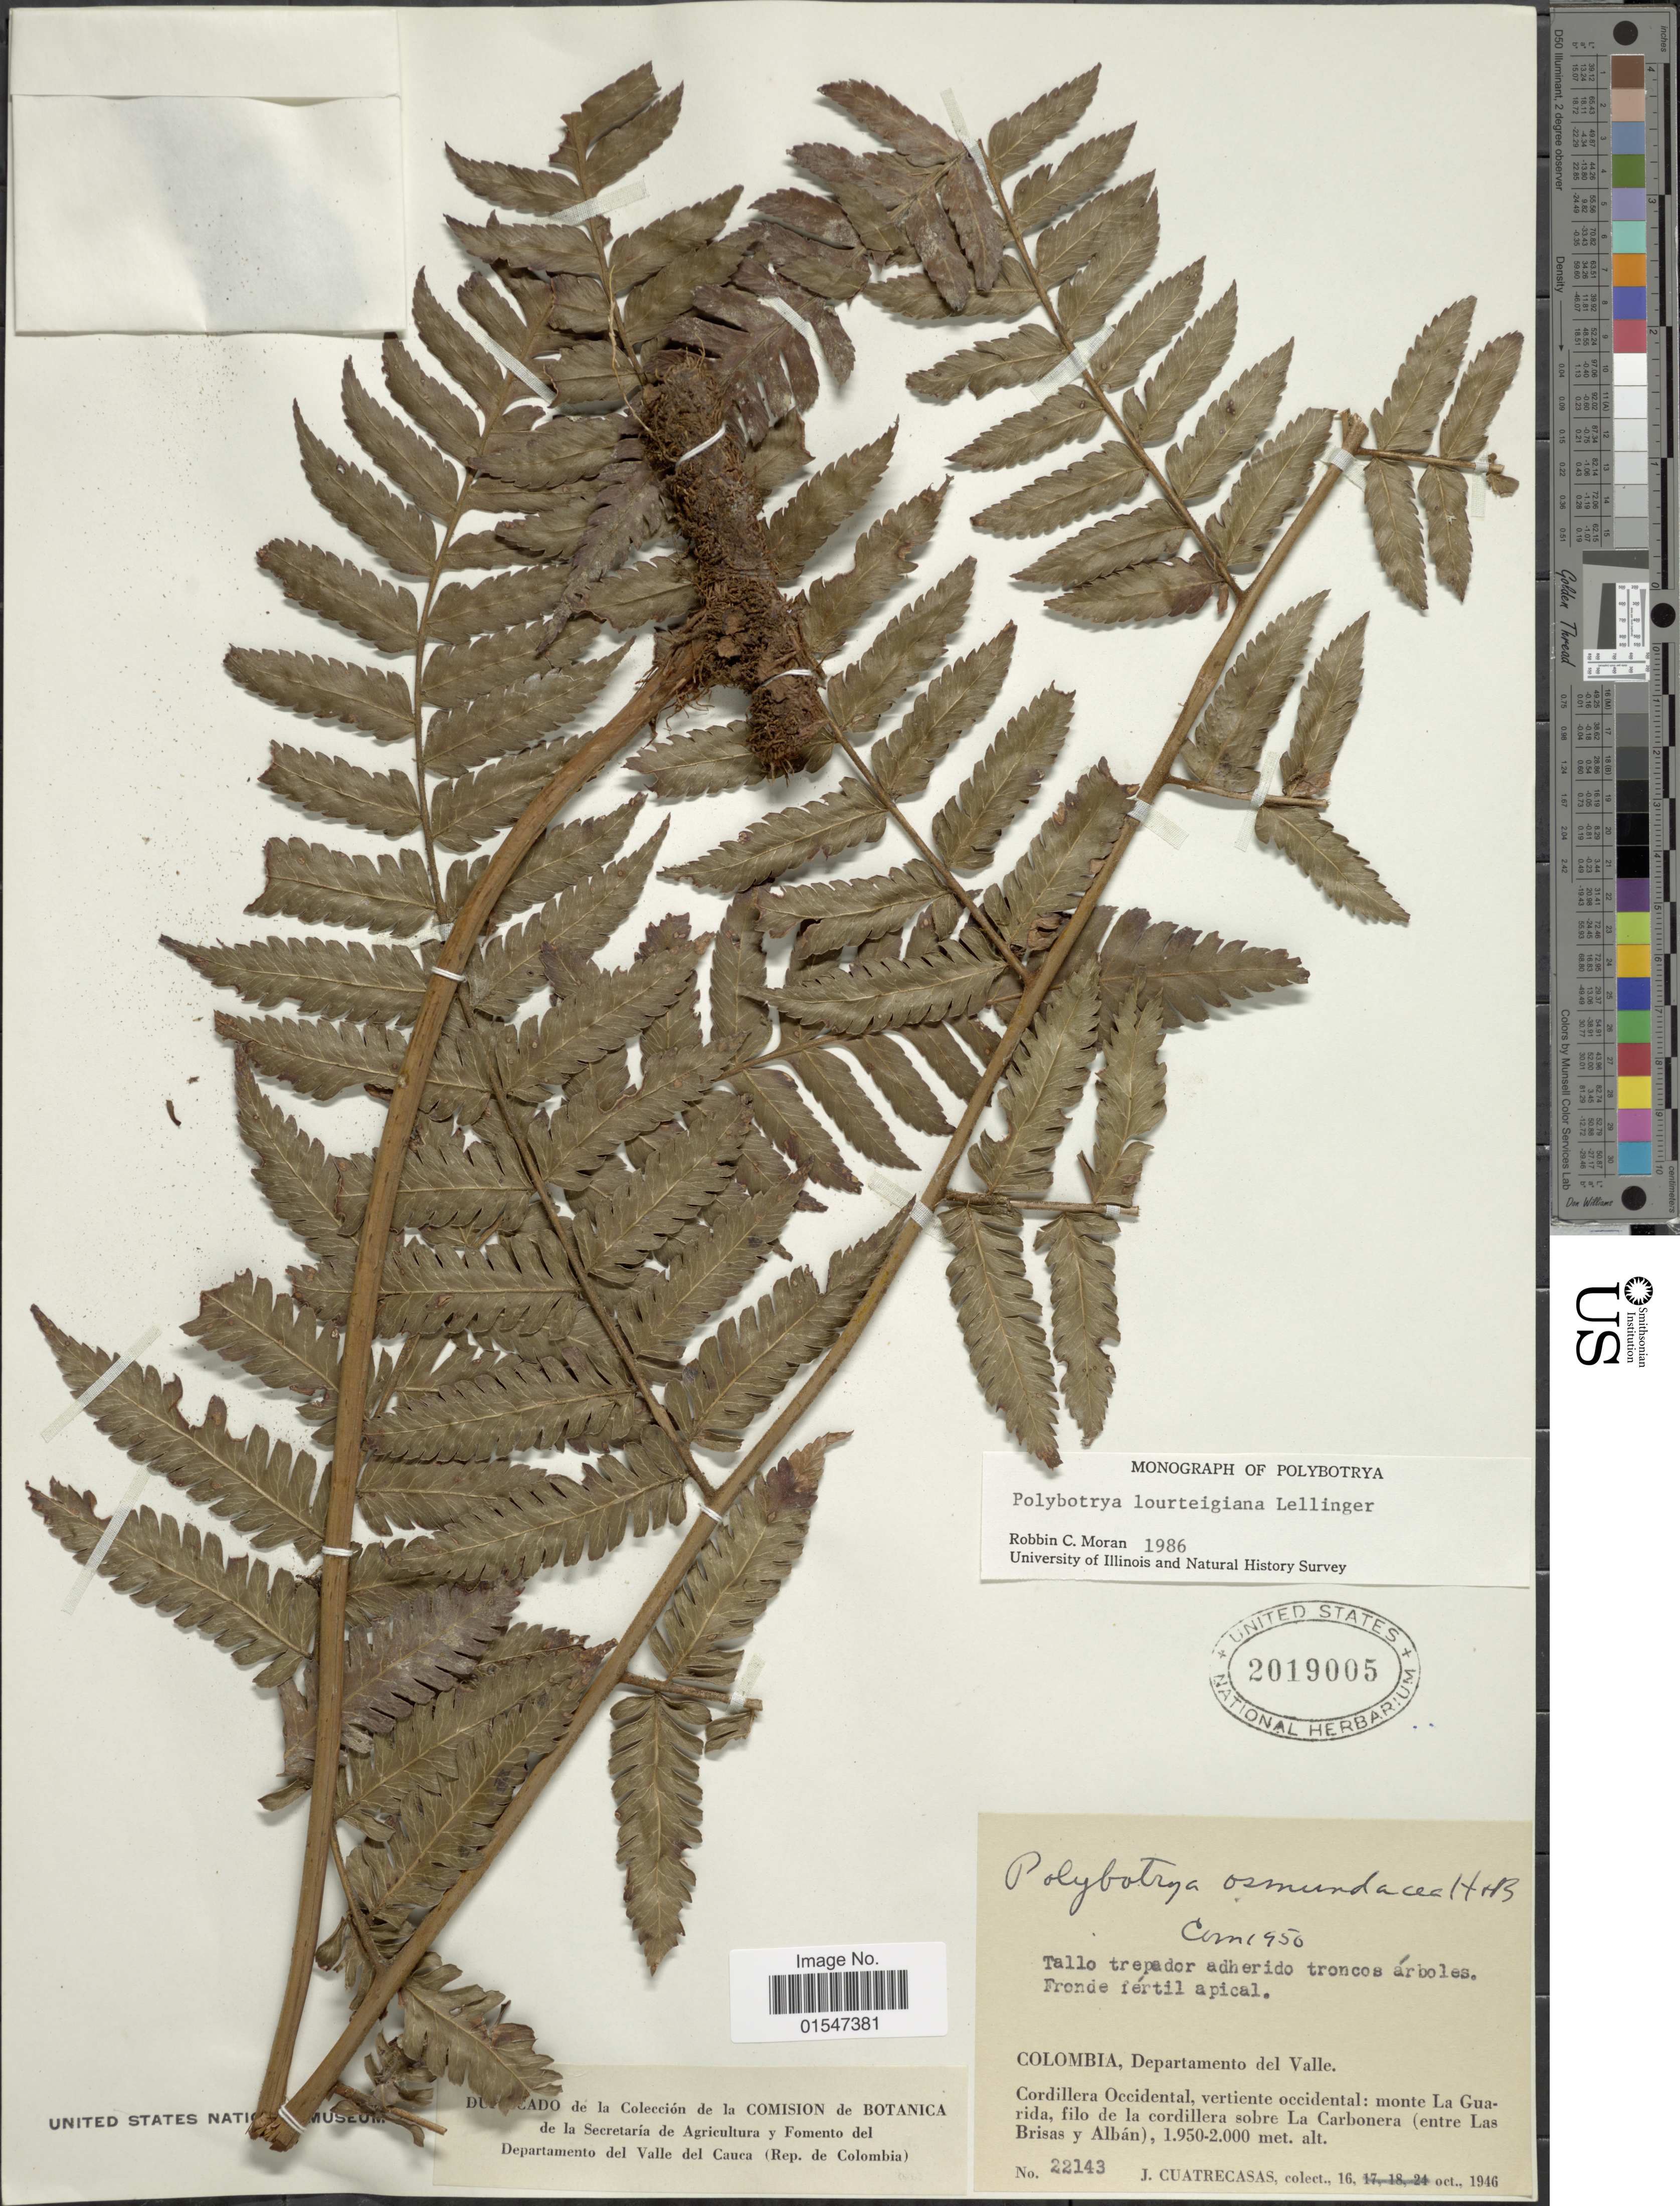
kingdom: Plantae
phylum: Tracheophyta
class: Polypodiopsida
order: Polypodiales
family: Dryopteridaceae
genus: Polybotrya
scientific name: Polybotrya lourteigiana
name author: Lellinger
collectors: J. Cuatrecasas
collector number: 22143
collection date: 1946-10-16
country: Colombia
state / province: Valle del Cauca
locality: Departamento del Valle, Cordillera Occidental, vertiente occidental: monte La Guarida, filo de la cordillera sobre La Carbonera (entra Las Brisas y Albán)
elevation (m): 1950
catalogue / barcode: US 2019005